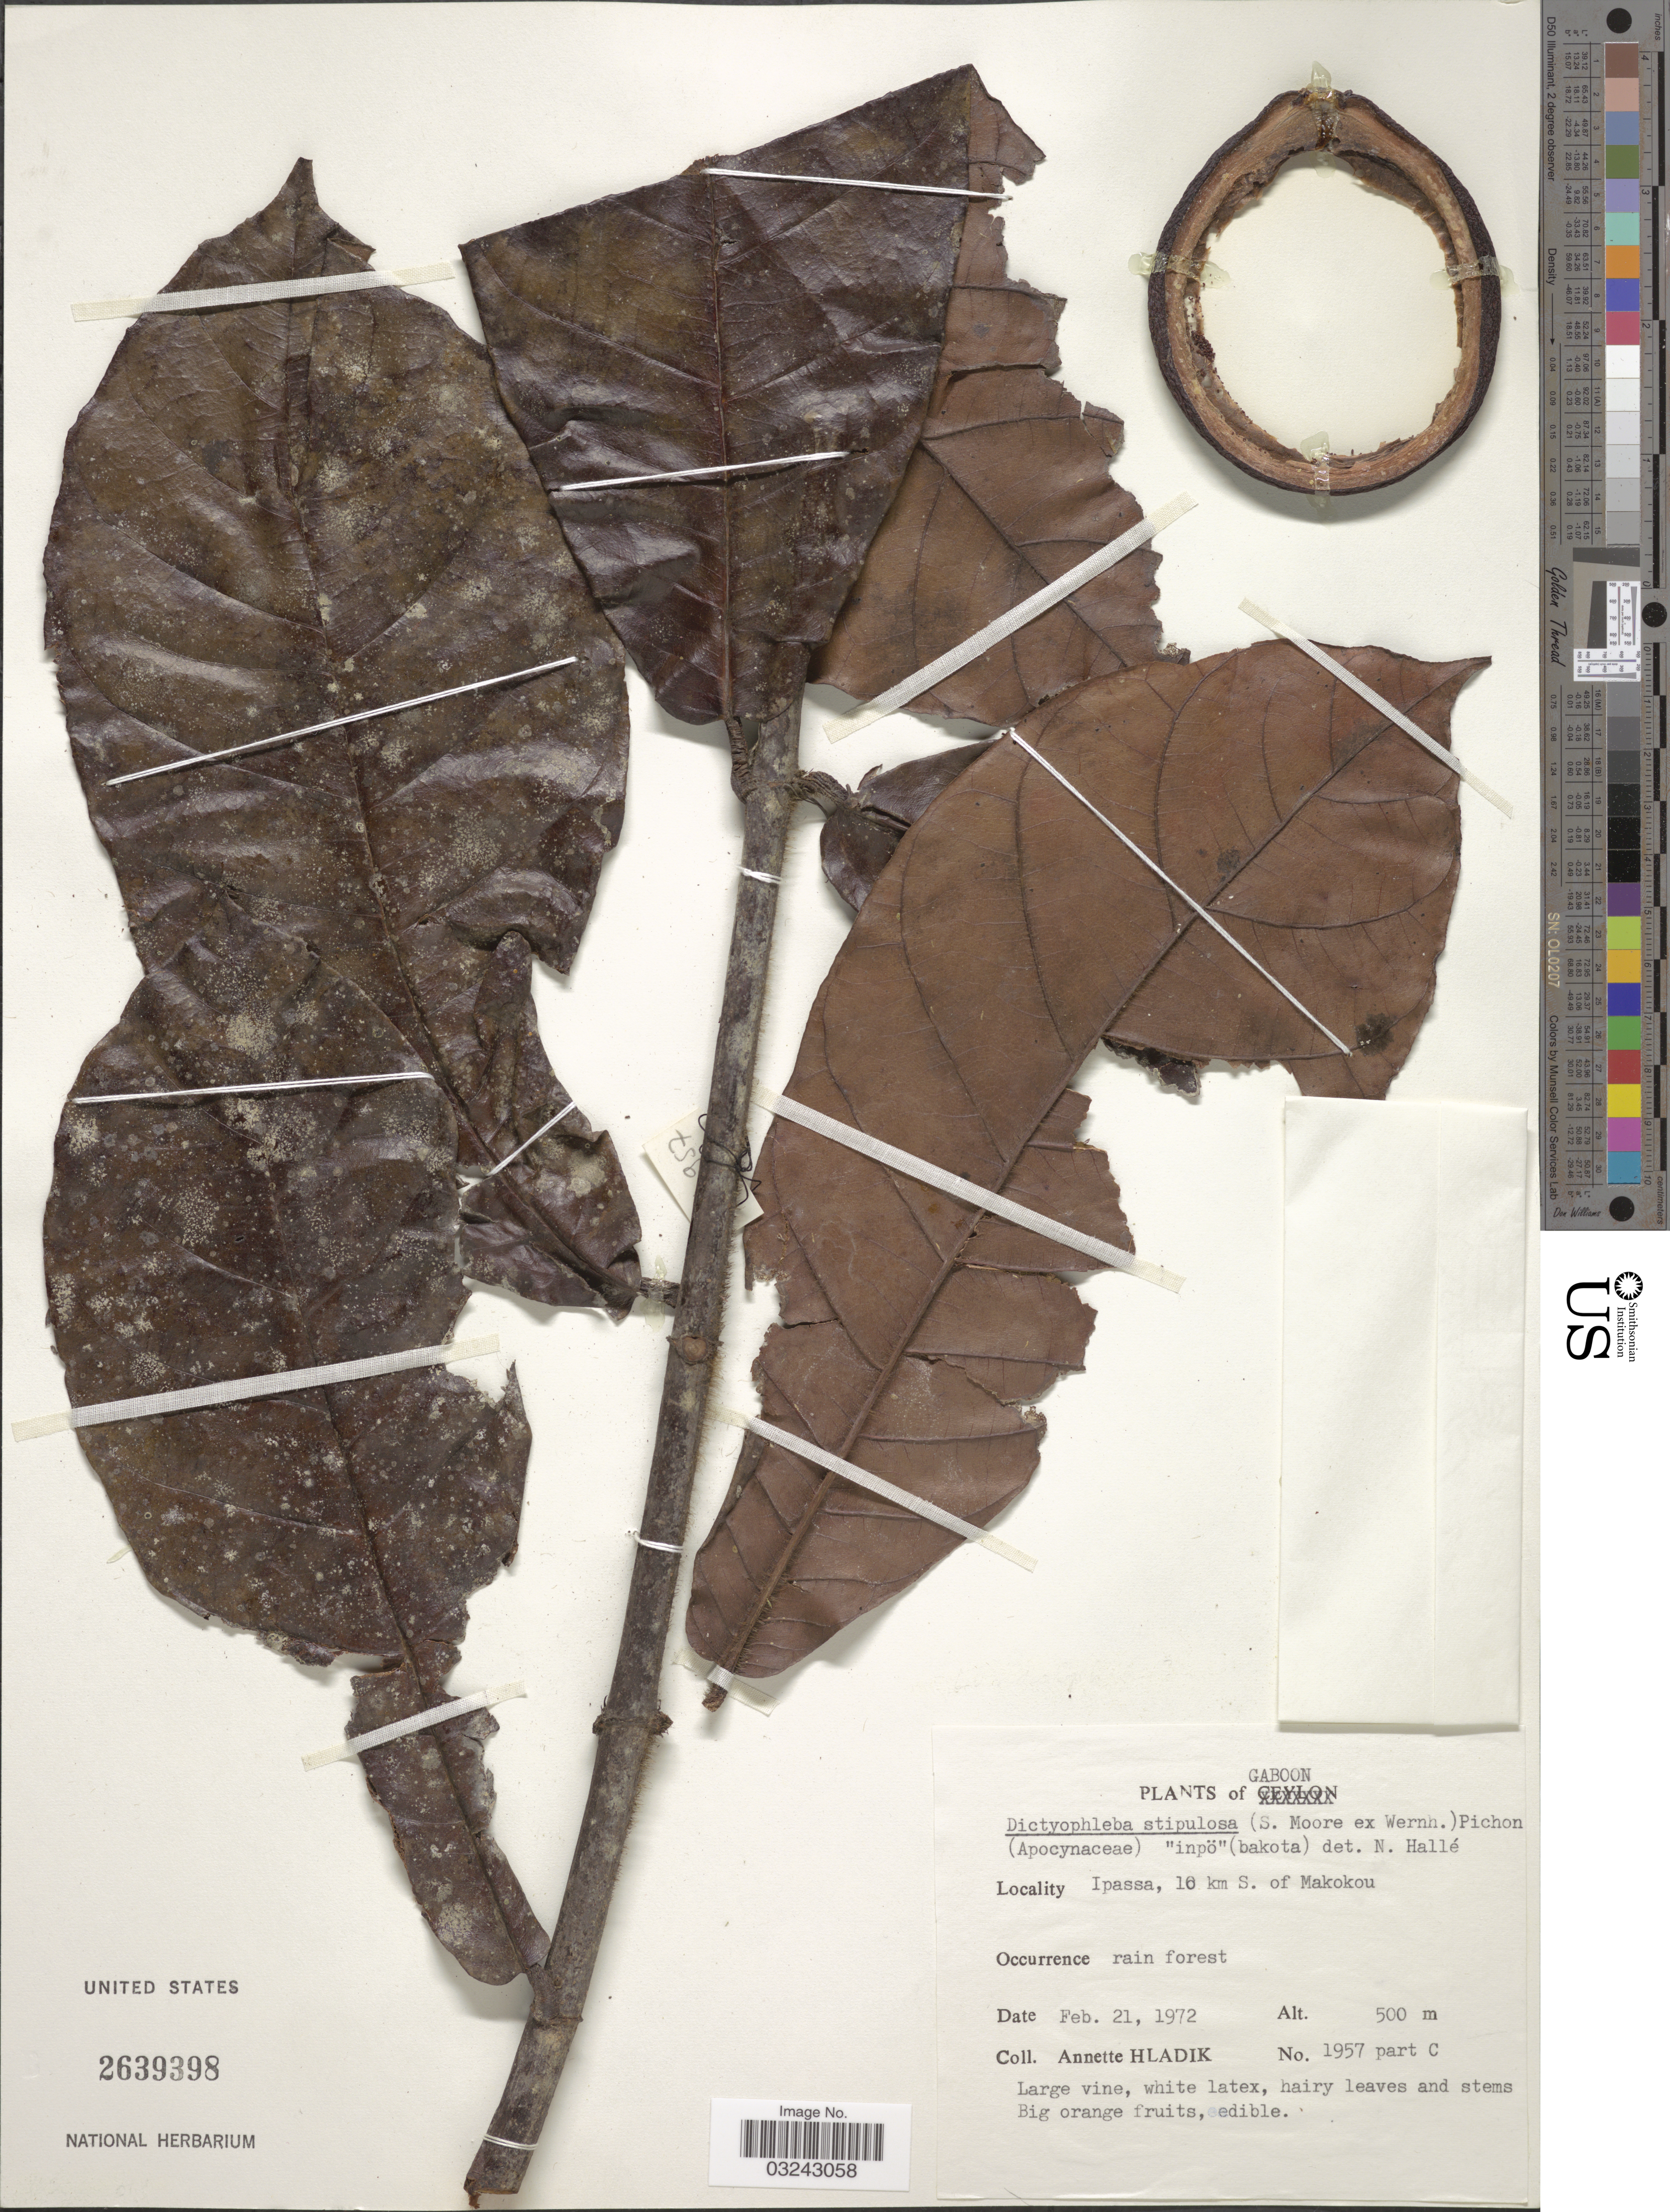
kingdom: Plantae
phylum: Tracheophyta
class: Magnoliopsida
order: Gentianales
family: Apocynaceae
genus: Dictyophleba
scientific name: Dictyophleba stipulosa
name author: (S. Moore ex Wernham) Pichon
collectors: A. Hladik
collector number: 1957 part C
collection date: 1972-02-21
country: Gabon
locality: Gaboon, Ipassa, 10 km S. of Makokou.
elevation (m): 500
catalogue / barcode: US 2639398